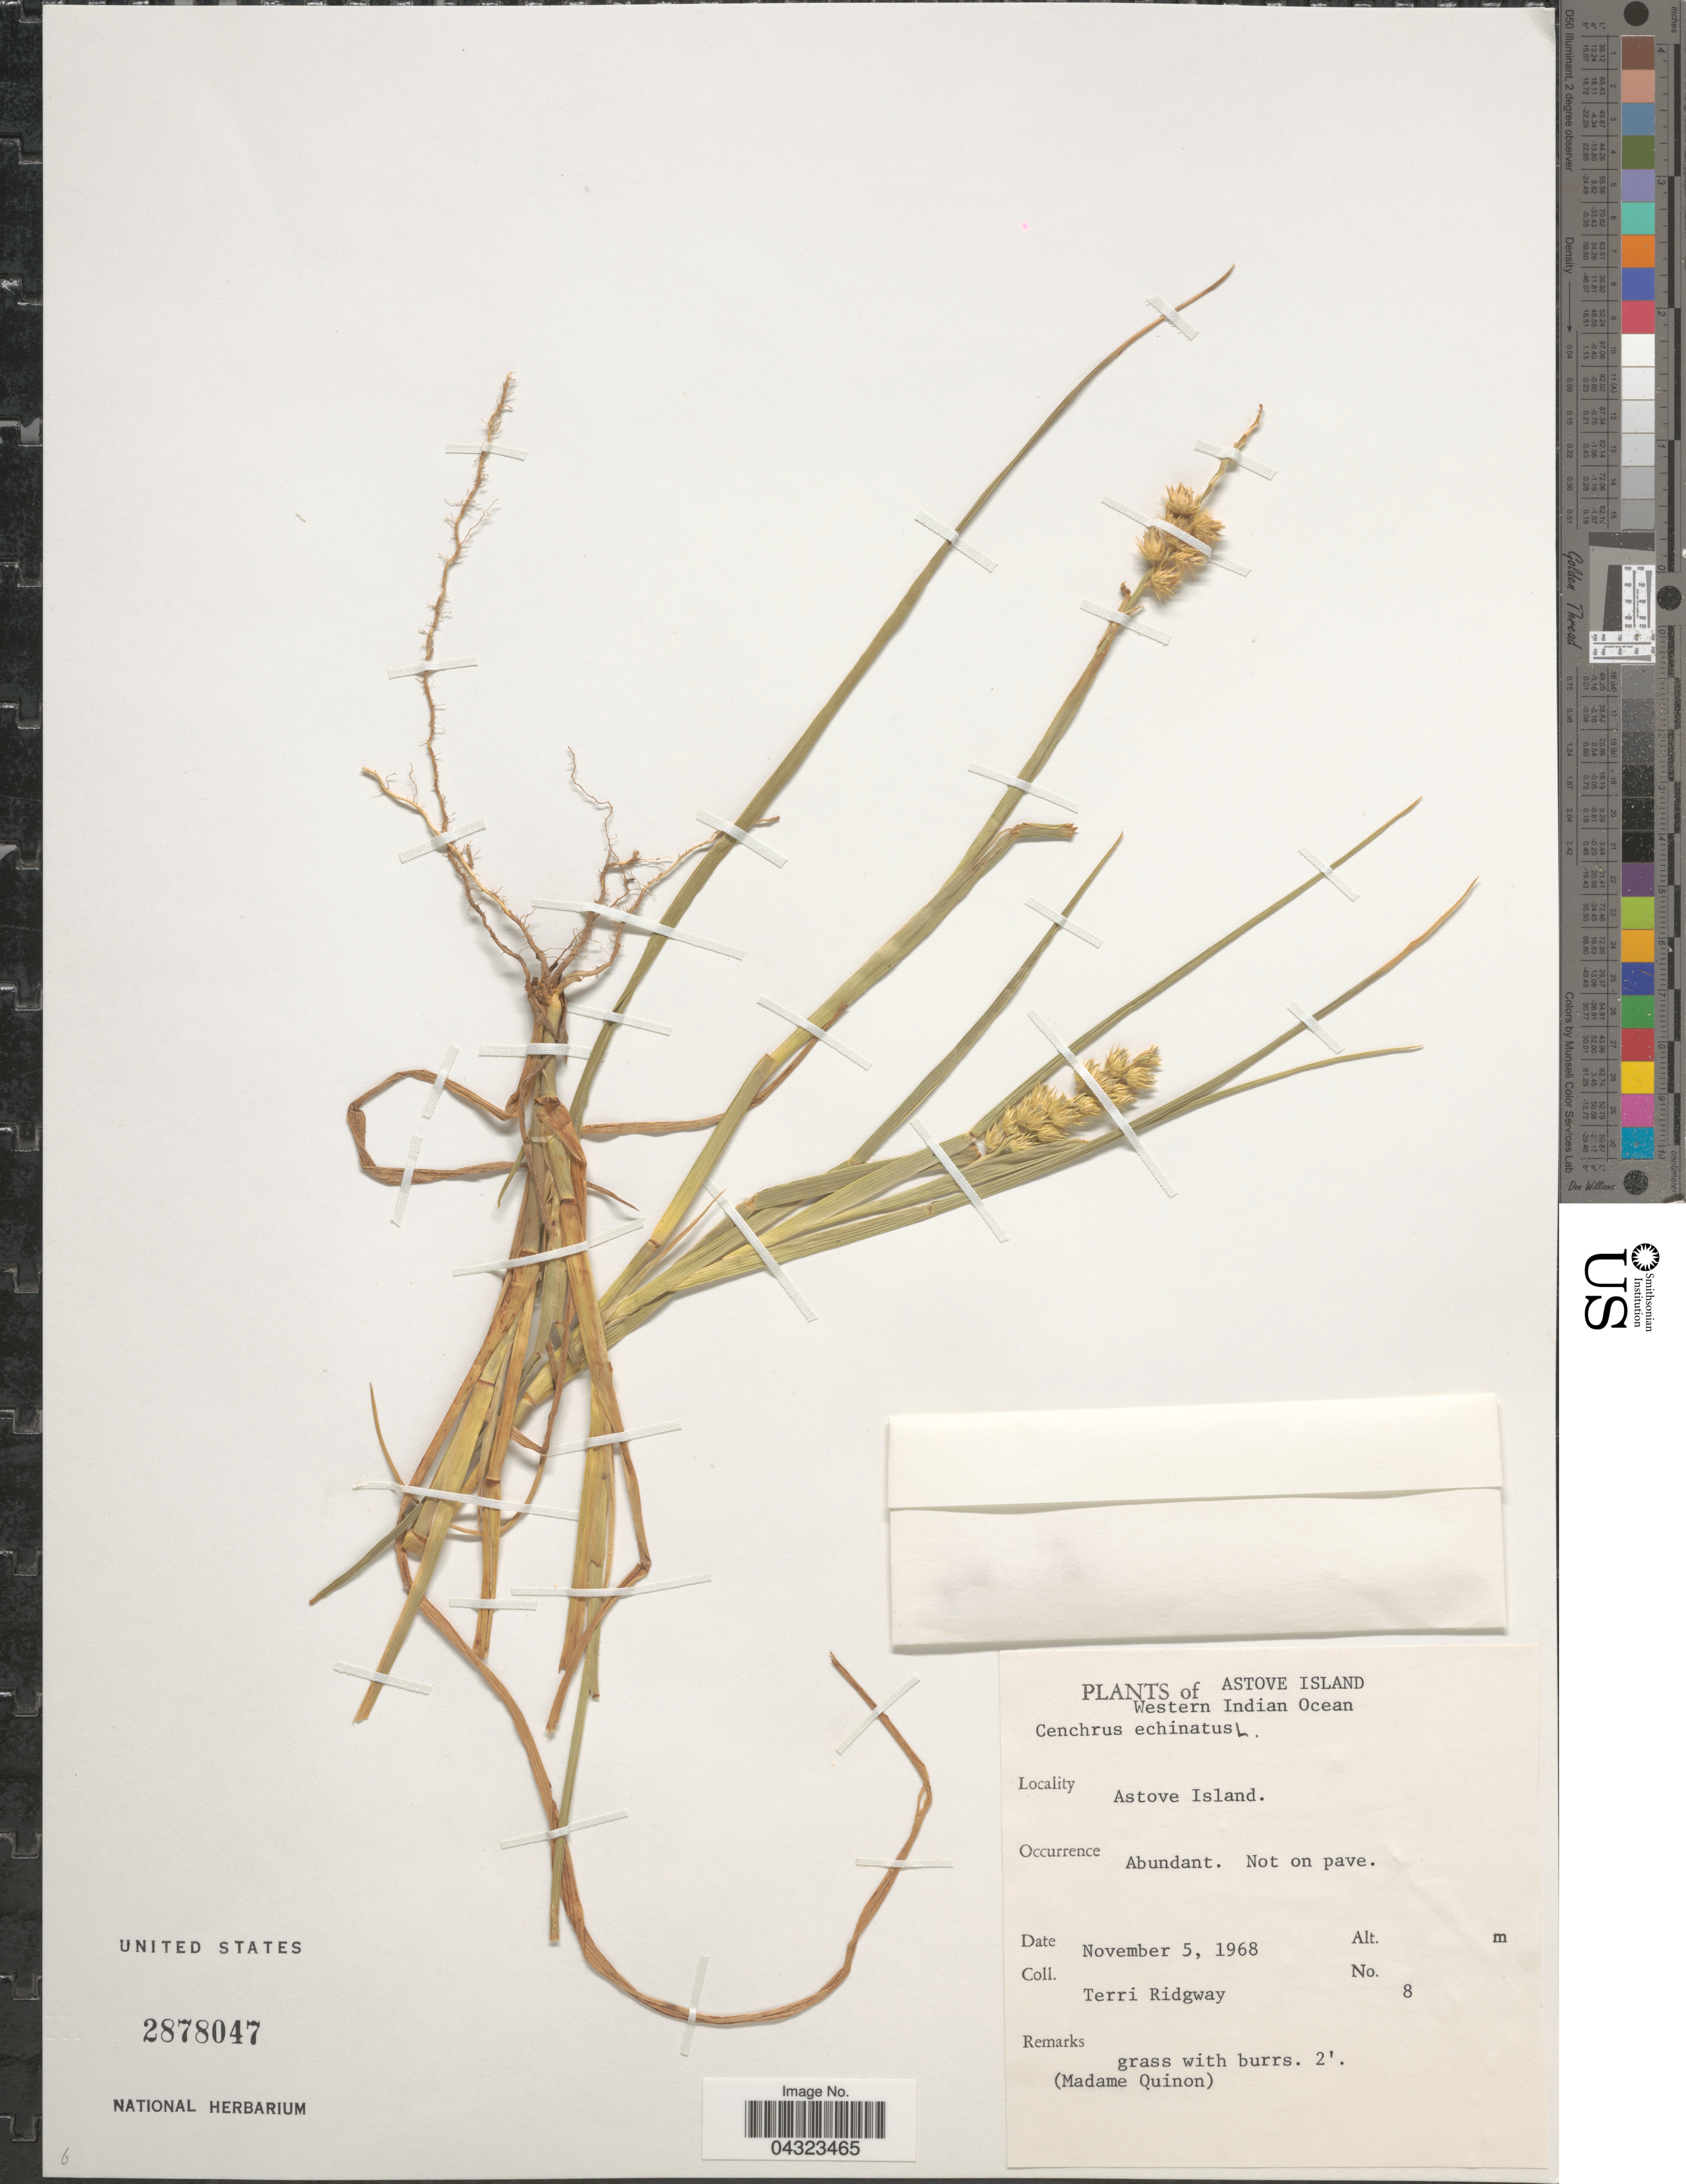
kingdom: Plantae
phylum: Tracheophyta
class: Liliopsida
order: Poales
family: Poaceae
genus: Cenchrus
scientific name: Cenchrus echinatus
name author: L.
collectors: T. Ridgway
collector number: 8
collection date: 1968-11-05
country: Seychelles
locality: Astove Island. Western Indian Ocean. Astove Island.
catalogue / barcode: US 2878047